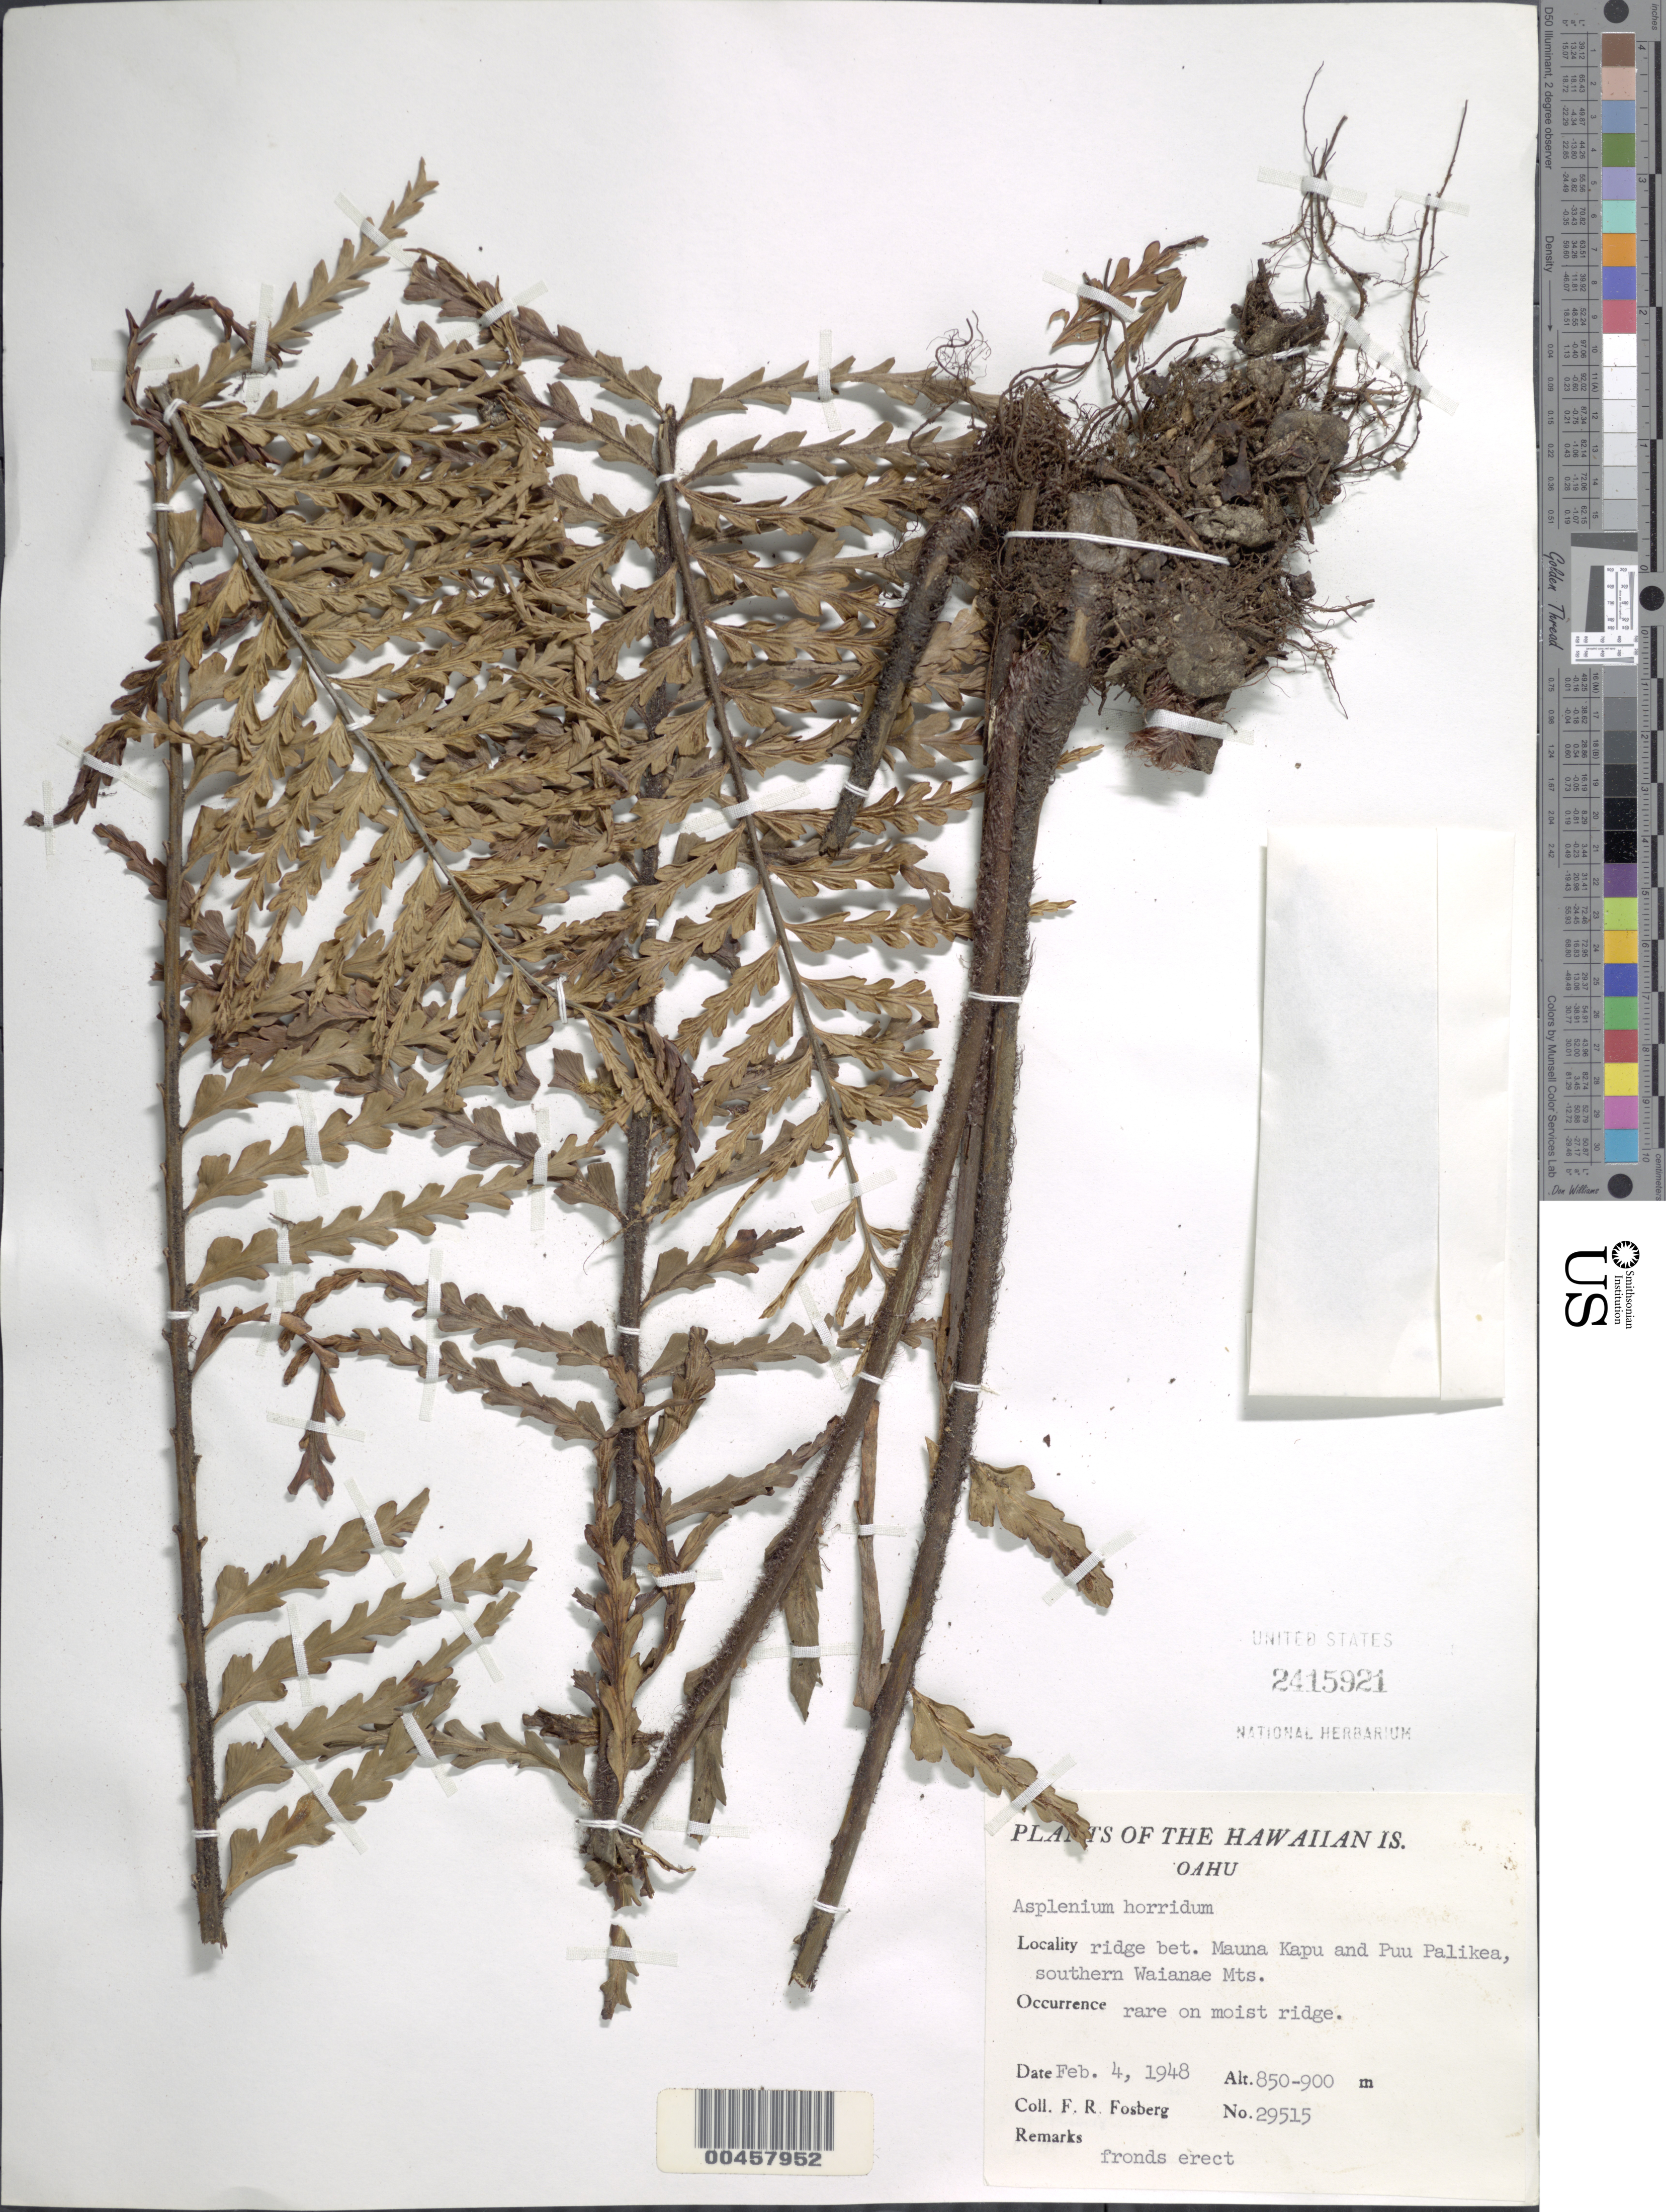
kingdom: Plantae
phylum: Tracheophyta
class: Polypodiopsida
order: Polypodiales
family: Aspleniaceae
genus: Asplenium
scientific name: Asplenium horridum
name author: Kaulf.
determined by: Wagner, W. L., (BOT), Smithsonian Institution - National Museum of Natural History (UNITED STATES)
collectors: F. R. Fosberg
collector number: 29515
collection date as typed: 4 Feb 1948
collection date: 1948-02-04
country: United States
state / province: Hawaii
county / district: Honolulu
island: Oahu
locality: Ridge bet. Mauna Kapu and Puu Palikea, southern Waianae Mts.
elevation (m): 850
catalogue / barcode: US 2415921